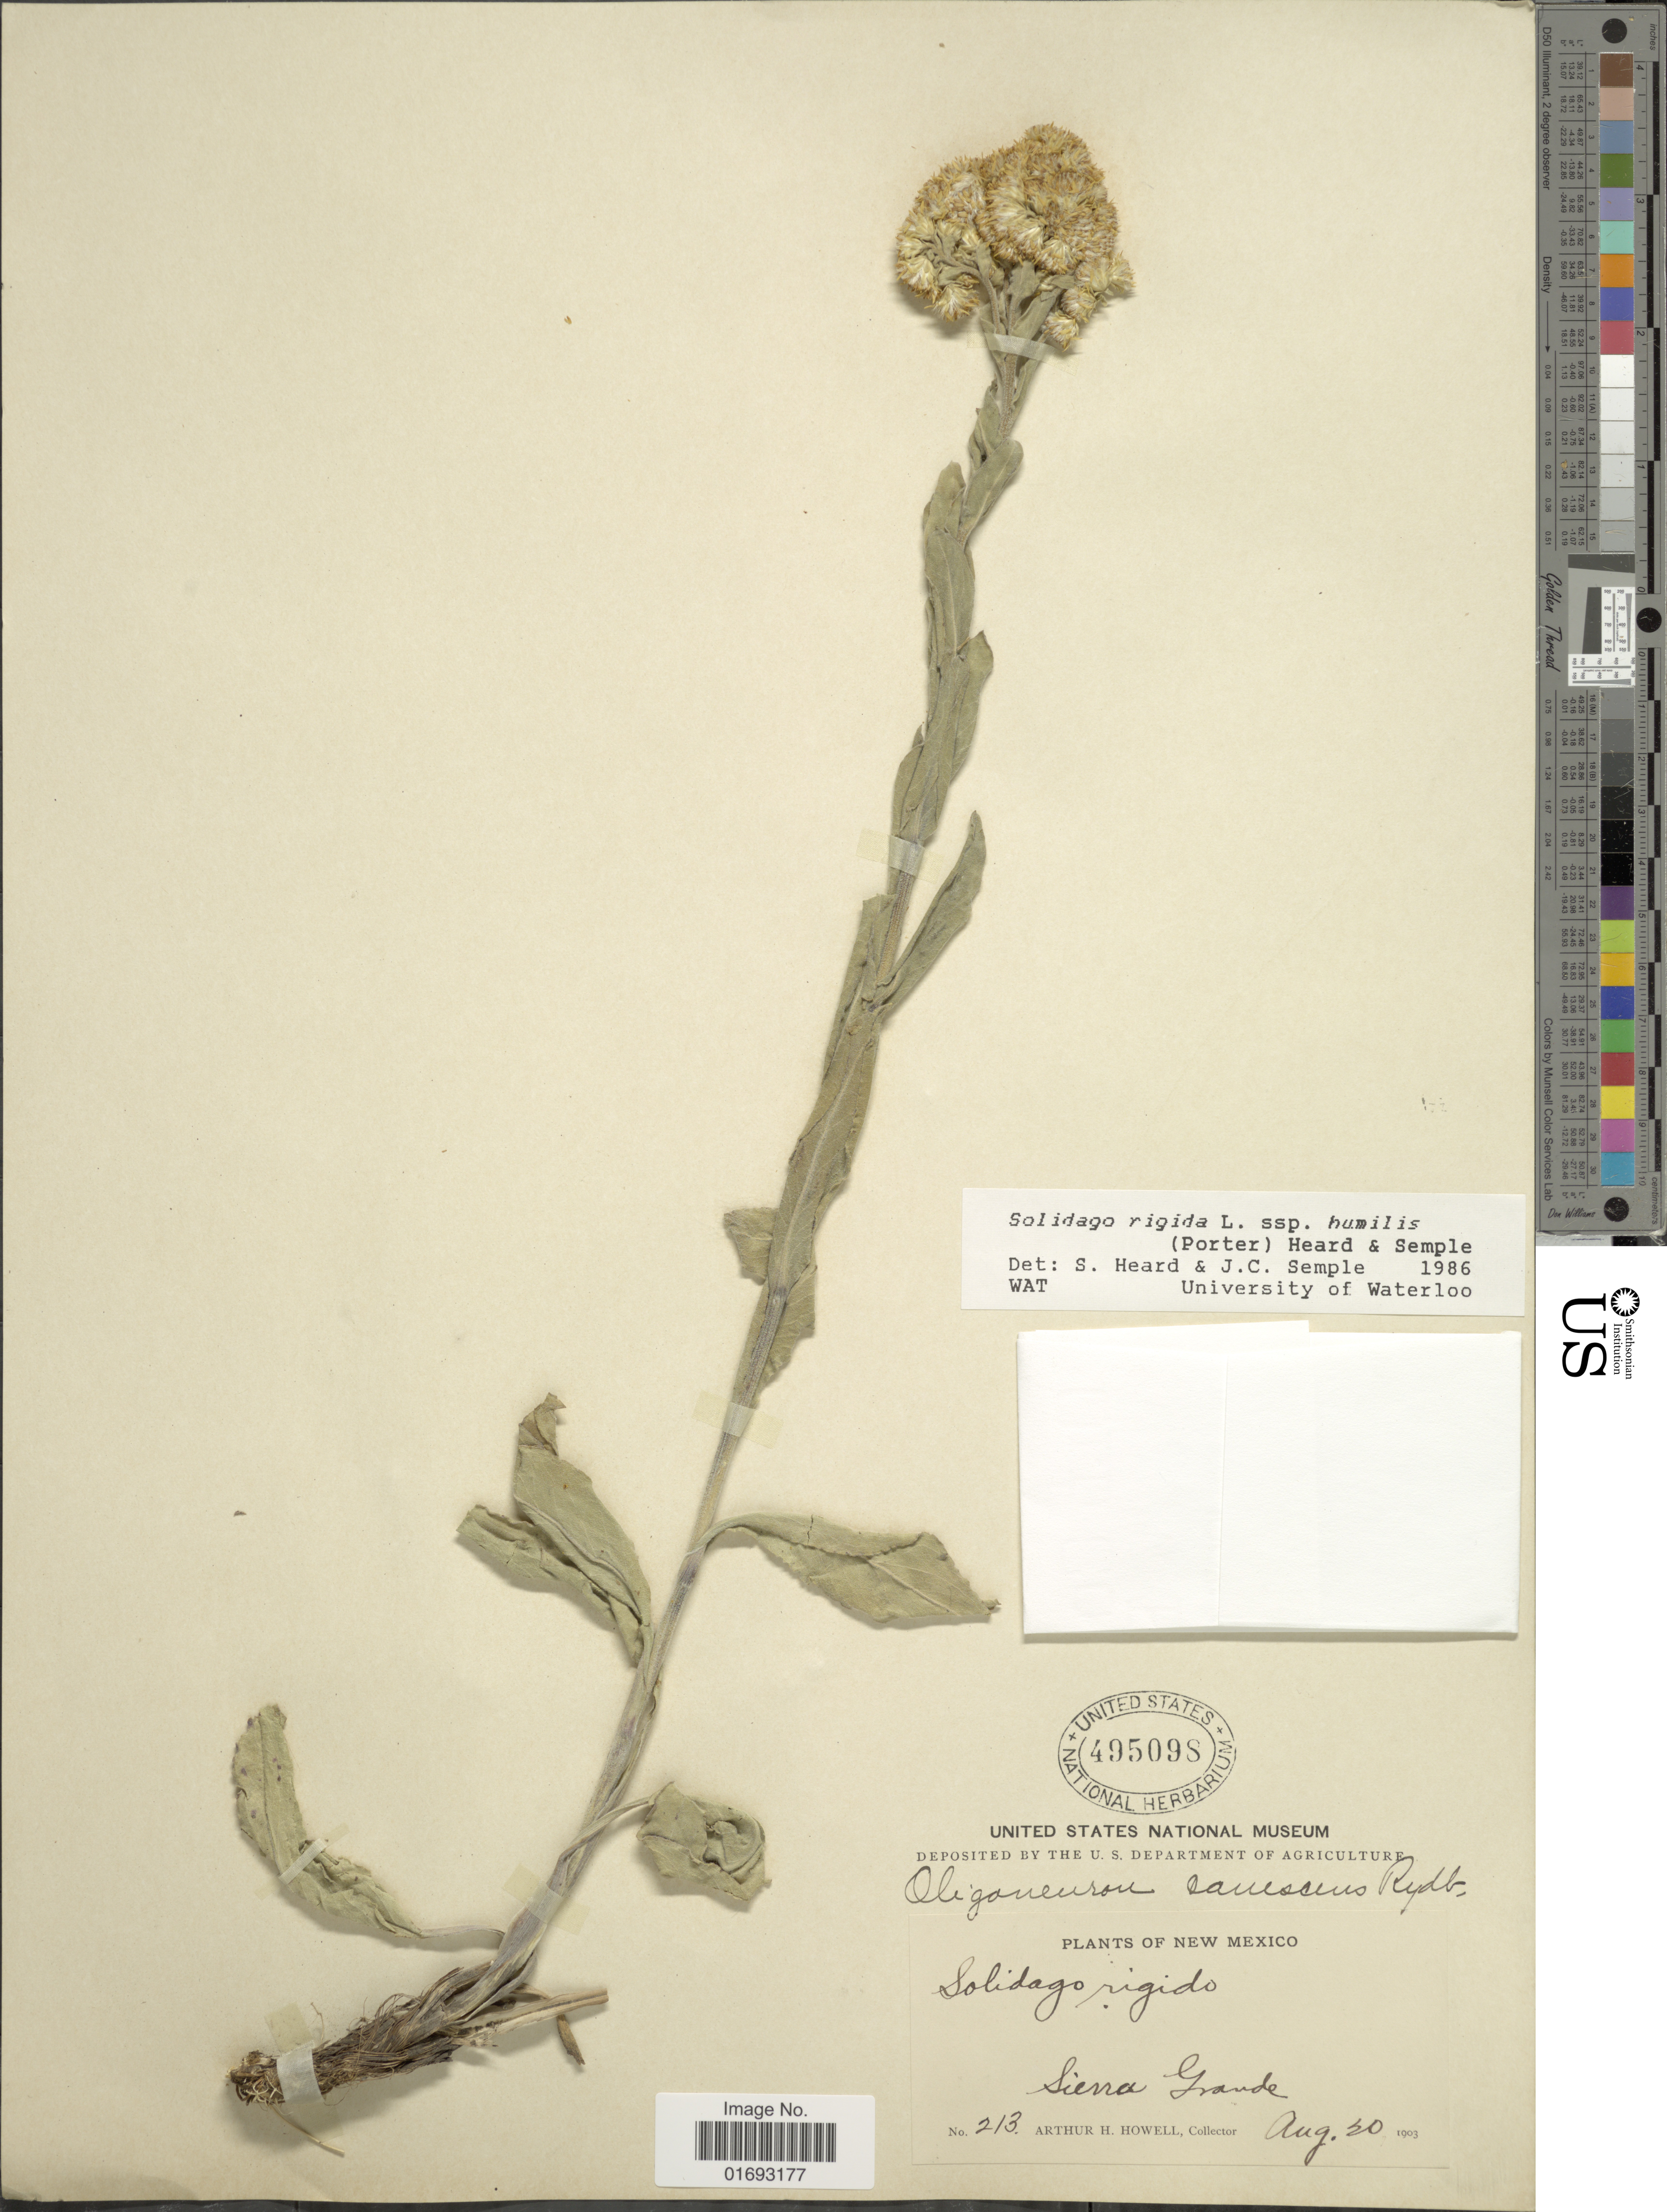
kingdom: Plantae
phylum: Tracheophyta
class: Magnoliopsida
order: Asterales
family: Asteraceae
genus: Oligoneuron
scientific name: Oligoneuron rigidum var. humile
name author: (Porter) G.L. Nesom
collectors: A. H. Howell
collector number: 213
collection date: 1903-08-30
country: United States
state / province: New Mexico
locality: Sierra Grande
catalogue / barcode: US 495098